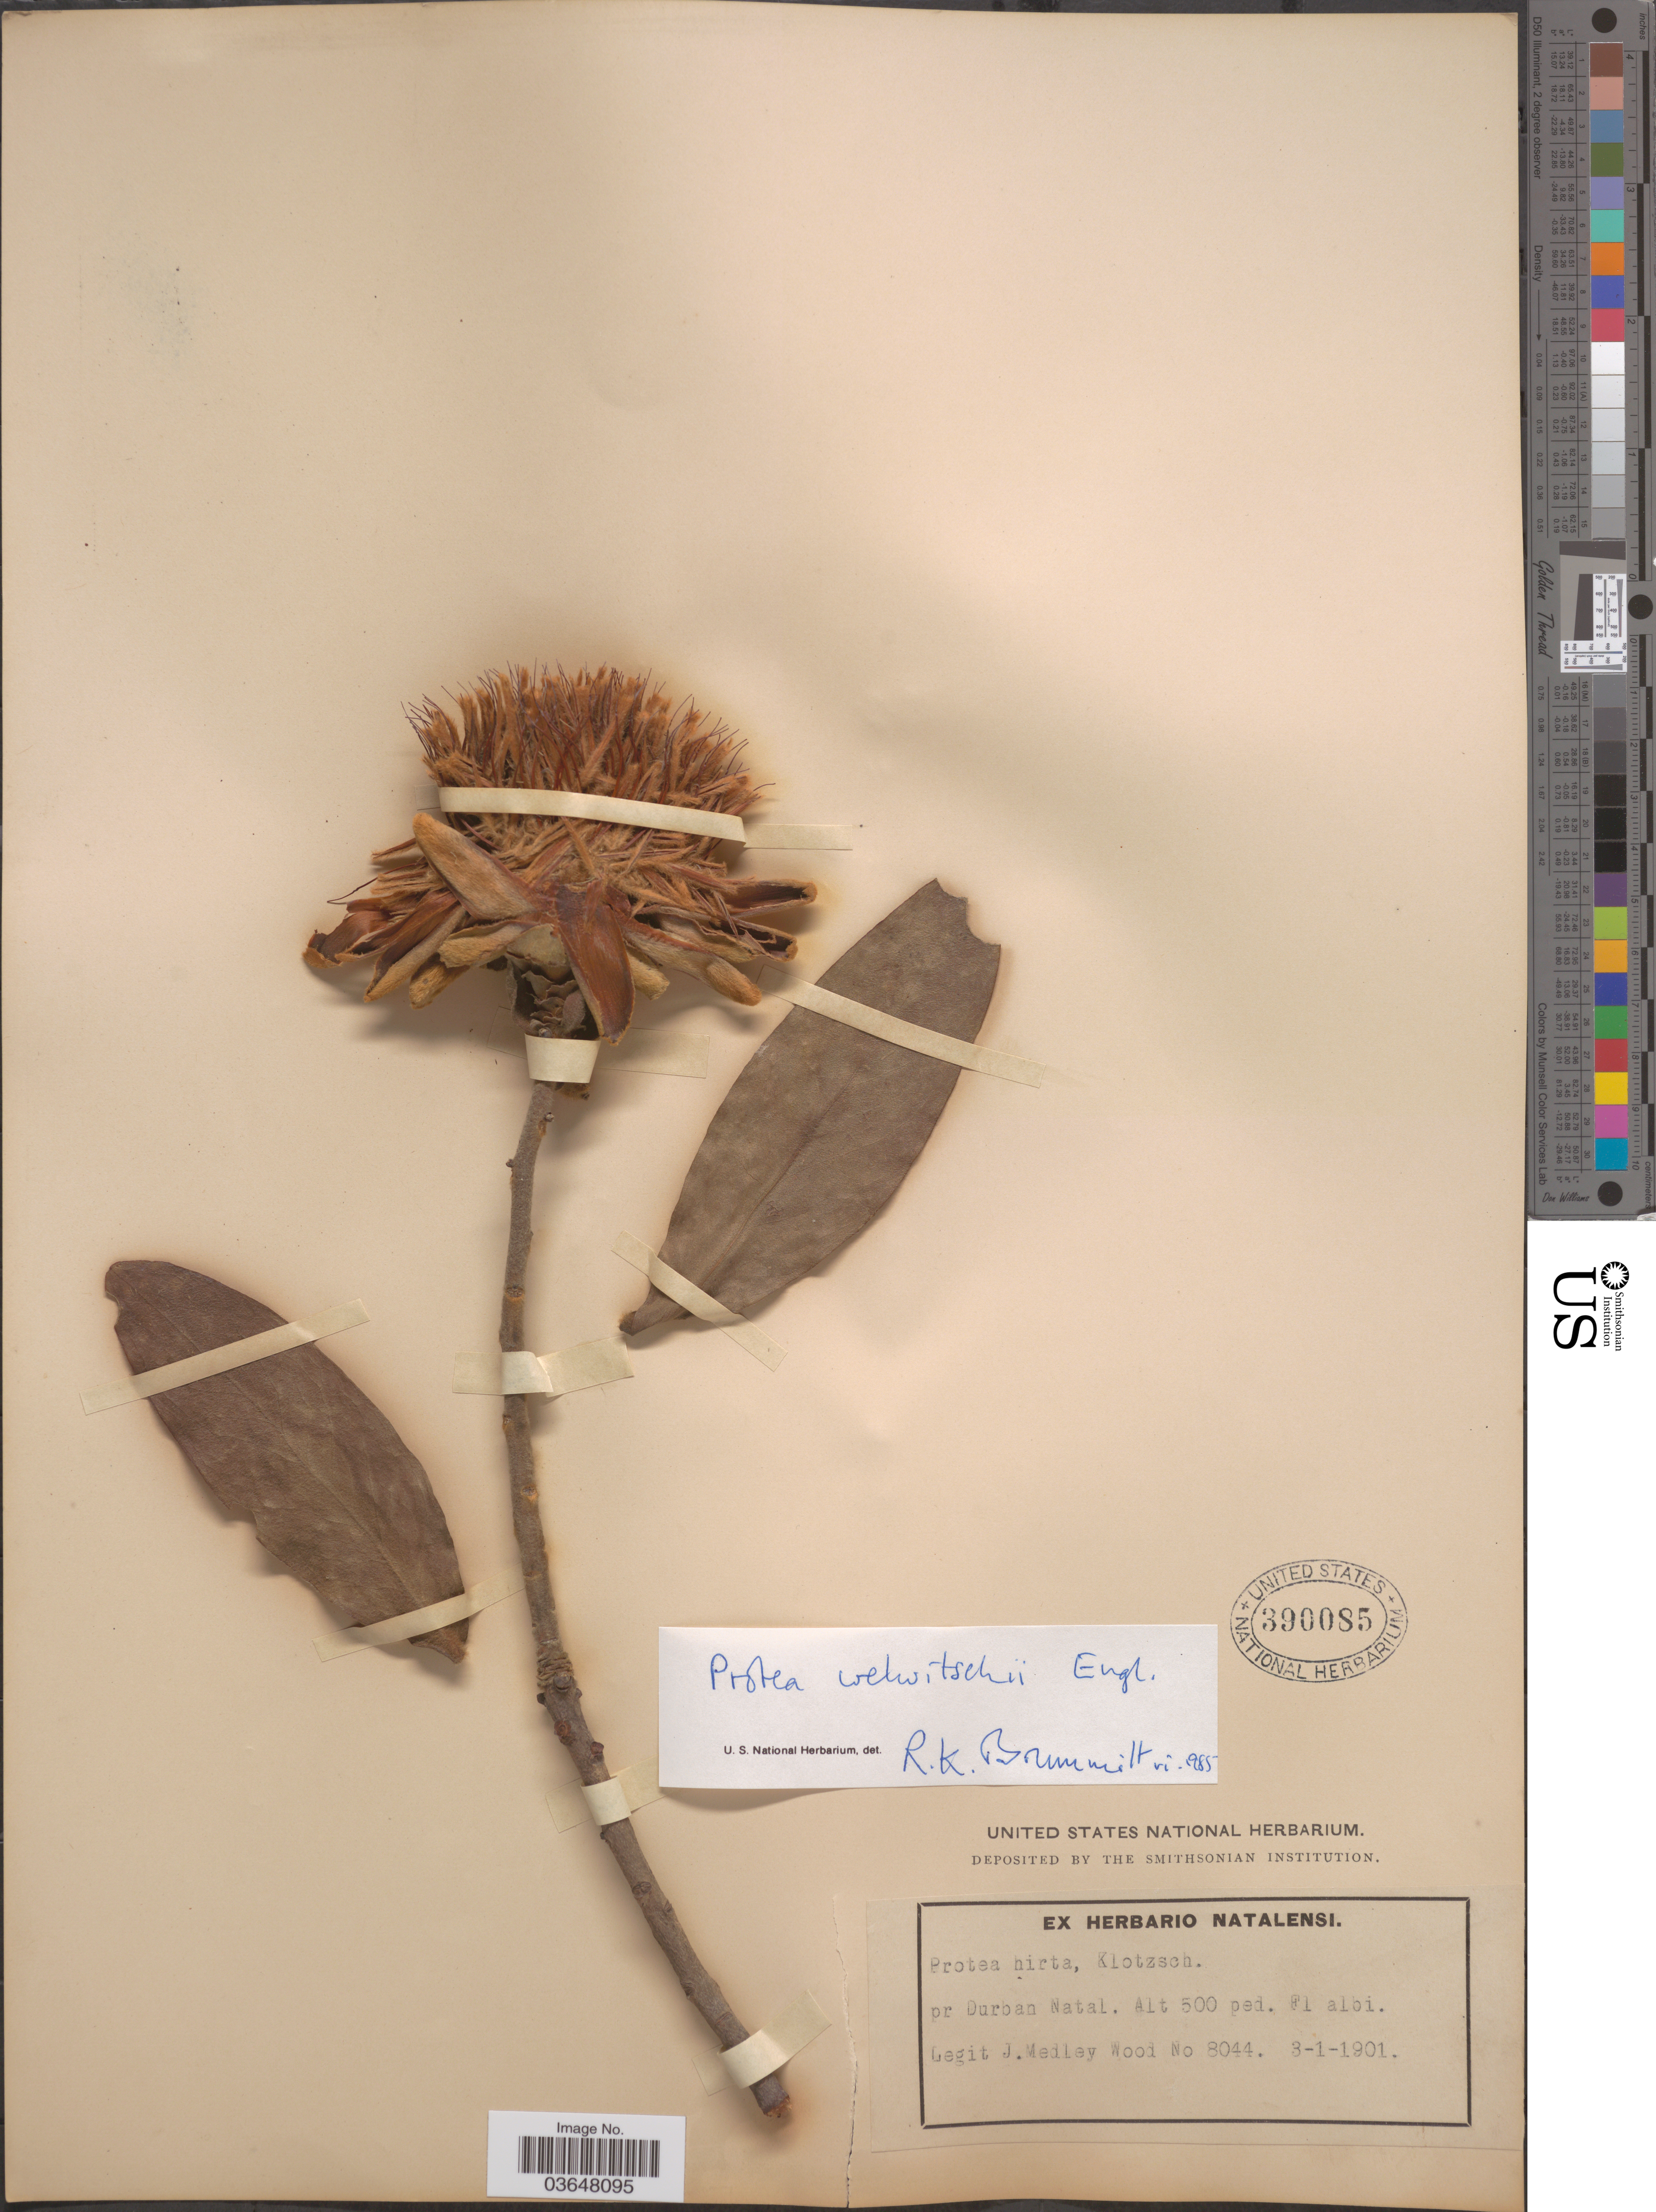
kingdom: Plantae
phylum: Tracheophyta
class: Magnoliopsida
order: Proteales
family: Proteaceae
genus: Protea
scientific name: Protea welwitschii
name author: Engl.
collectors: J. M. Wood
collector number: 8044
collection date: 1901-01-03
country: South Africa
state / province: KwaZulu-Natal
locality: Pr. Durban Natal.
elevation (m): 152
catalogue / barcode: US 390085